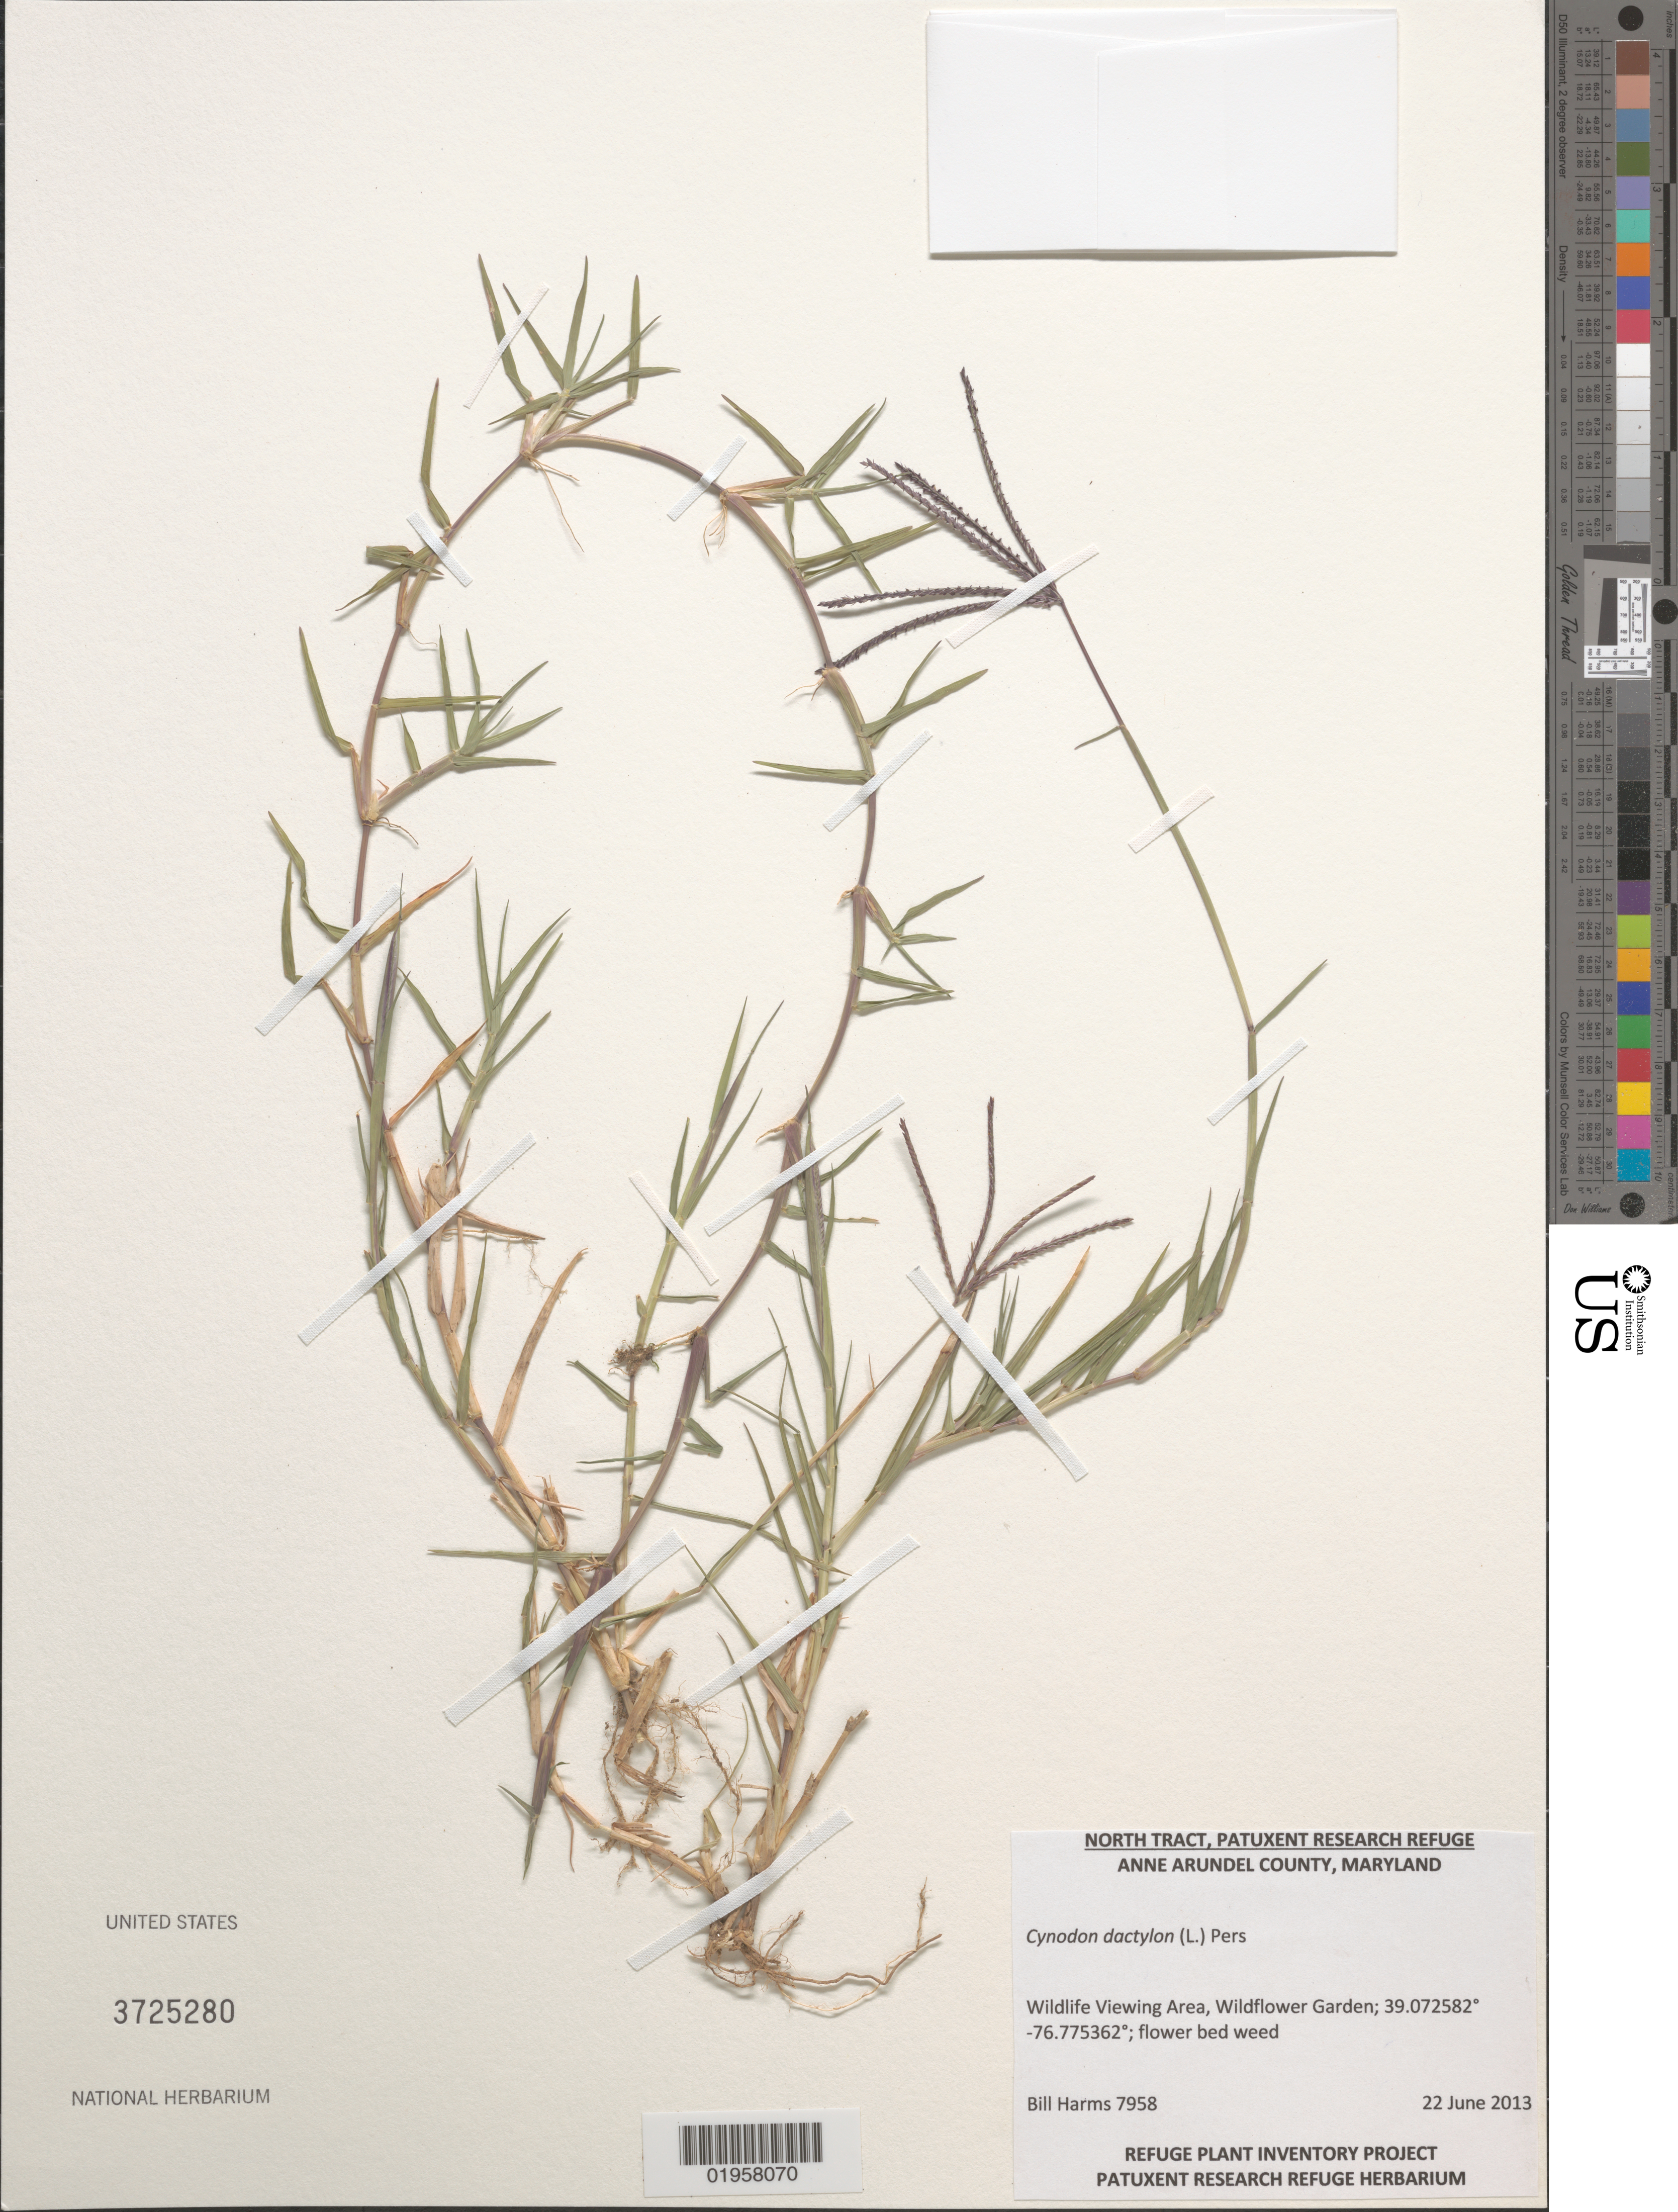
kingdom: Plantae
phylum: Tracheophyta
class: Liliopsida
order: Poales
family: Poaceae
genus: Cynodon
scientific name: Cynodon dactylon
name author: (L.) Pers.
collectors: B. Harms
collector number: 7958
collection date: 2013-06-22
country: United States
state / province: Maryland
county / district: Anne Arundel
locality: Patuxent Research Refuge, North Tract. Wildlife Viewing Area, Wildflower Garden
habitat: Flower bed weed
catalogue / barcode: US 3725280